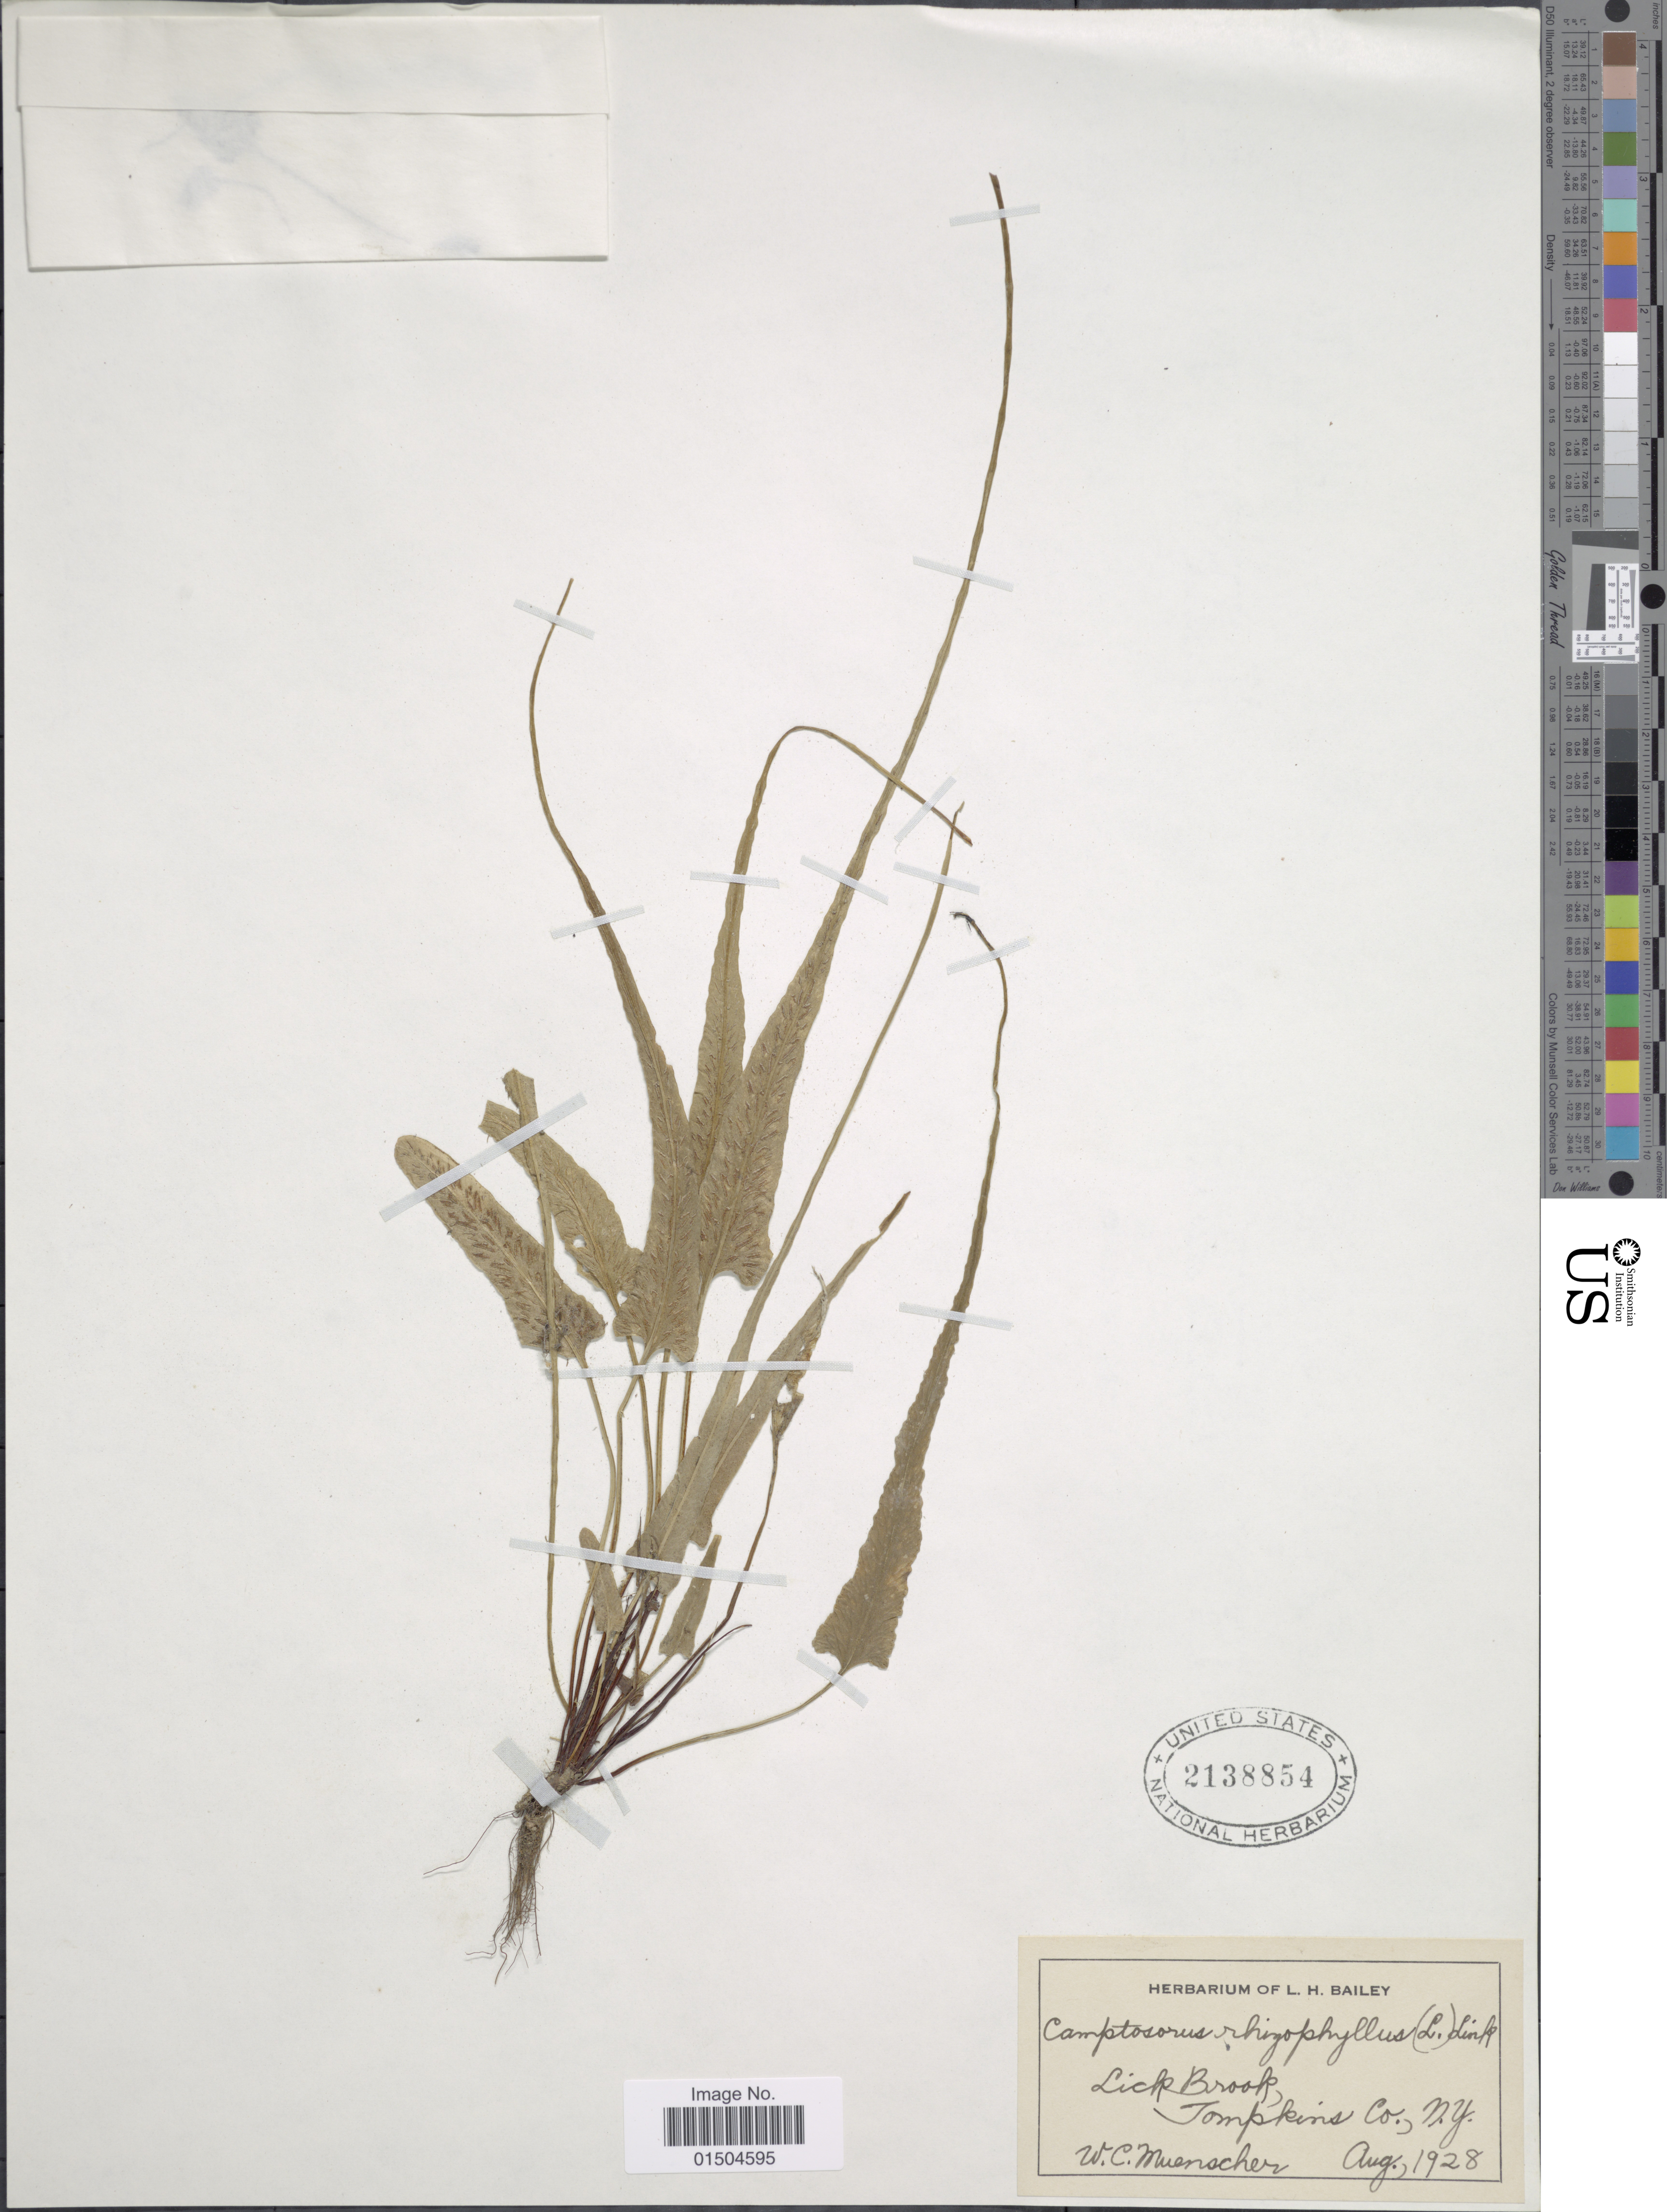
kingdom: Plantae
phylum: Tracheophyta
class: Polypodiopsida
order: Polypodiales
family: Aspleniaceae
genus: Asplenium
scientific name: Asplenium rhizophyllum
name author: L.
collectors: W. Muenscher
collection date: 1928-08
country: United States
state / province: New York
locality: Lick Brook, Tompkins Co.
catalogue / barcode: US 2138854